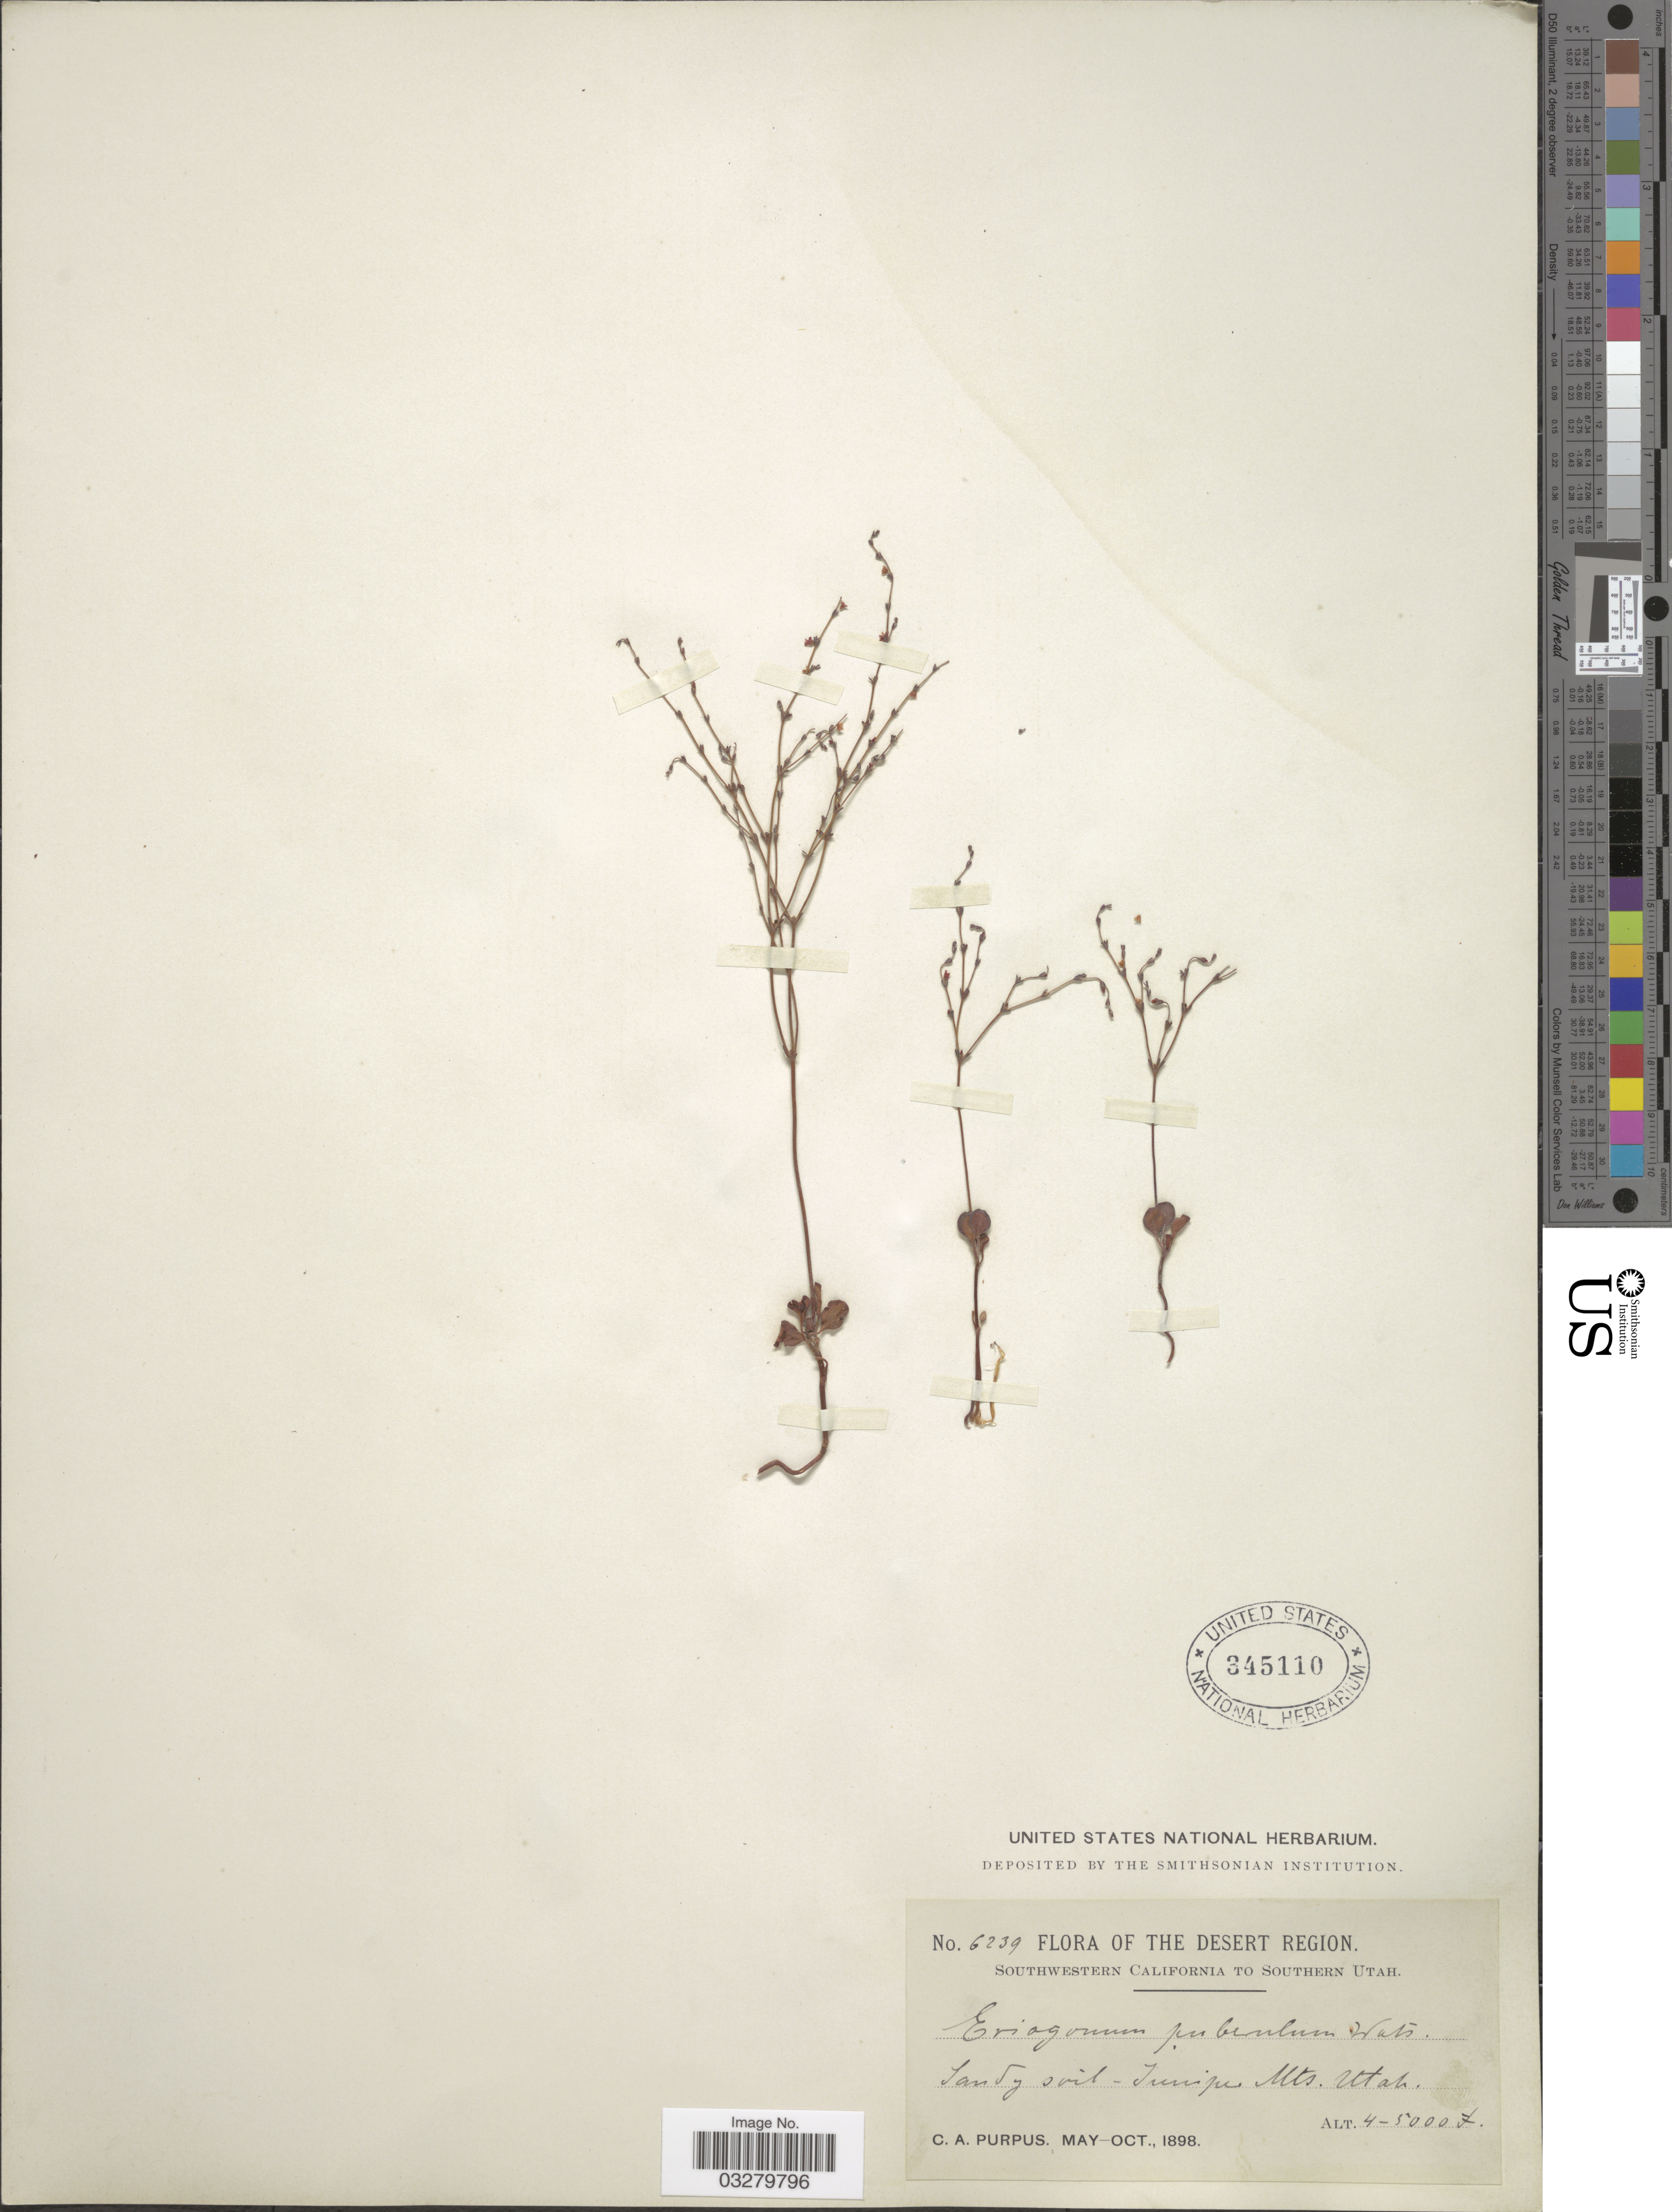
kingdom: Plantae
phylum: Tracheophyta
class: Magnoliopsida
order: Caryophyllales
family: Polygonaceae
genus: Eriogonum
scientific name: Eriogonum puberulum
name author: S. Watson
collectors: C. A. Purpus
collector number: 6239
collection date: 1898-05/1898-10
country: United States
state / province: Utah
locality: The Desert Region. Southern Utah. Juniper Mts.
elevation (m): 1219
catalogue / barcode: US 345110